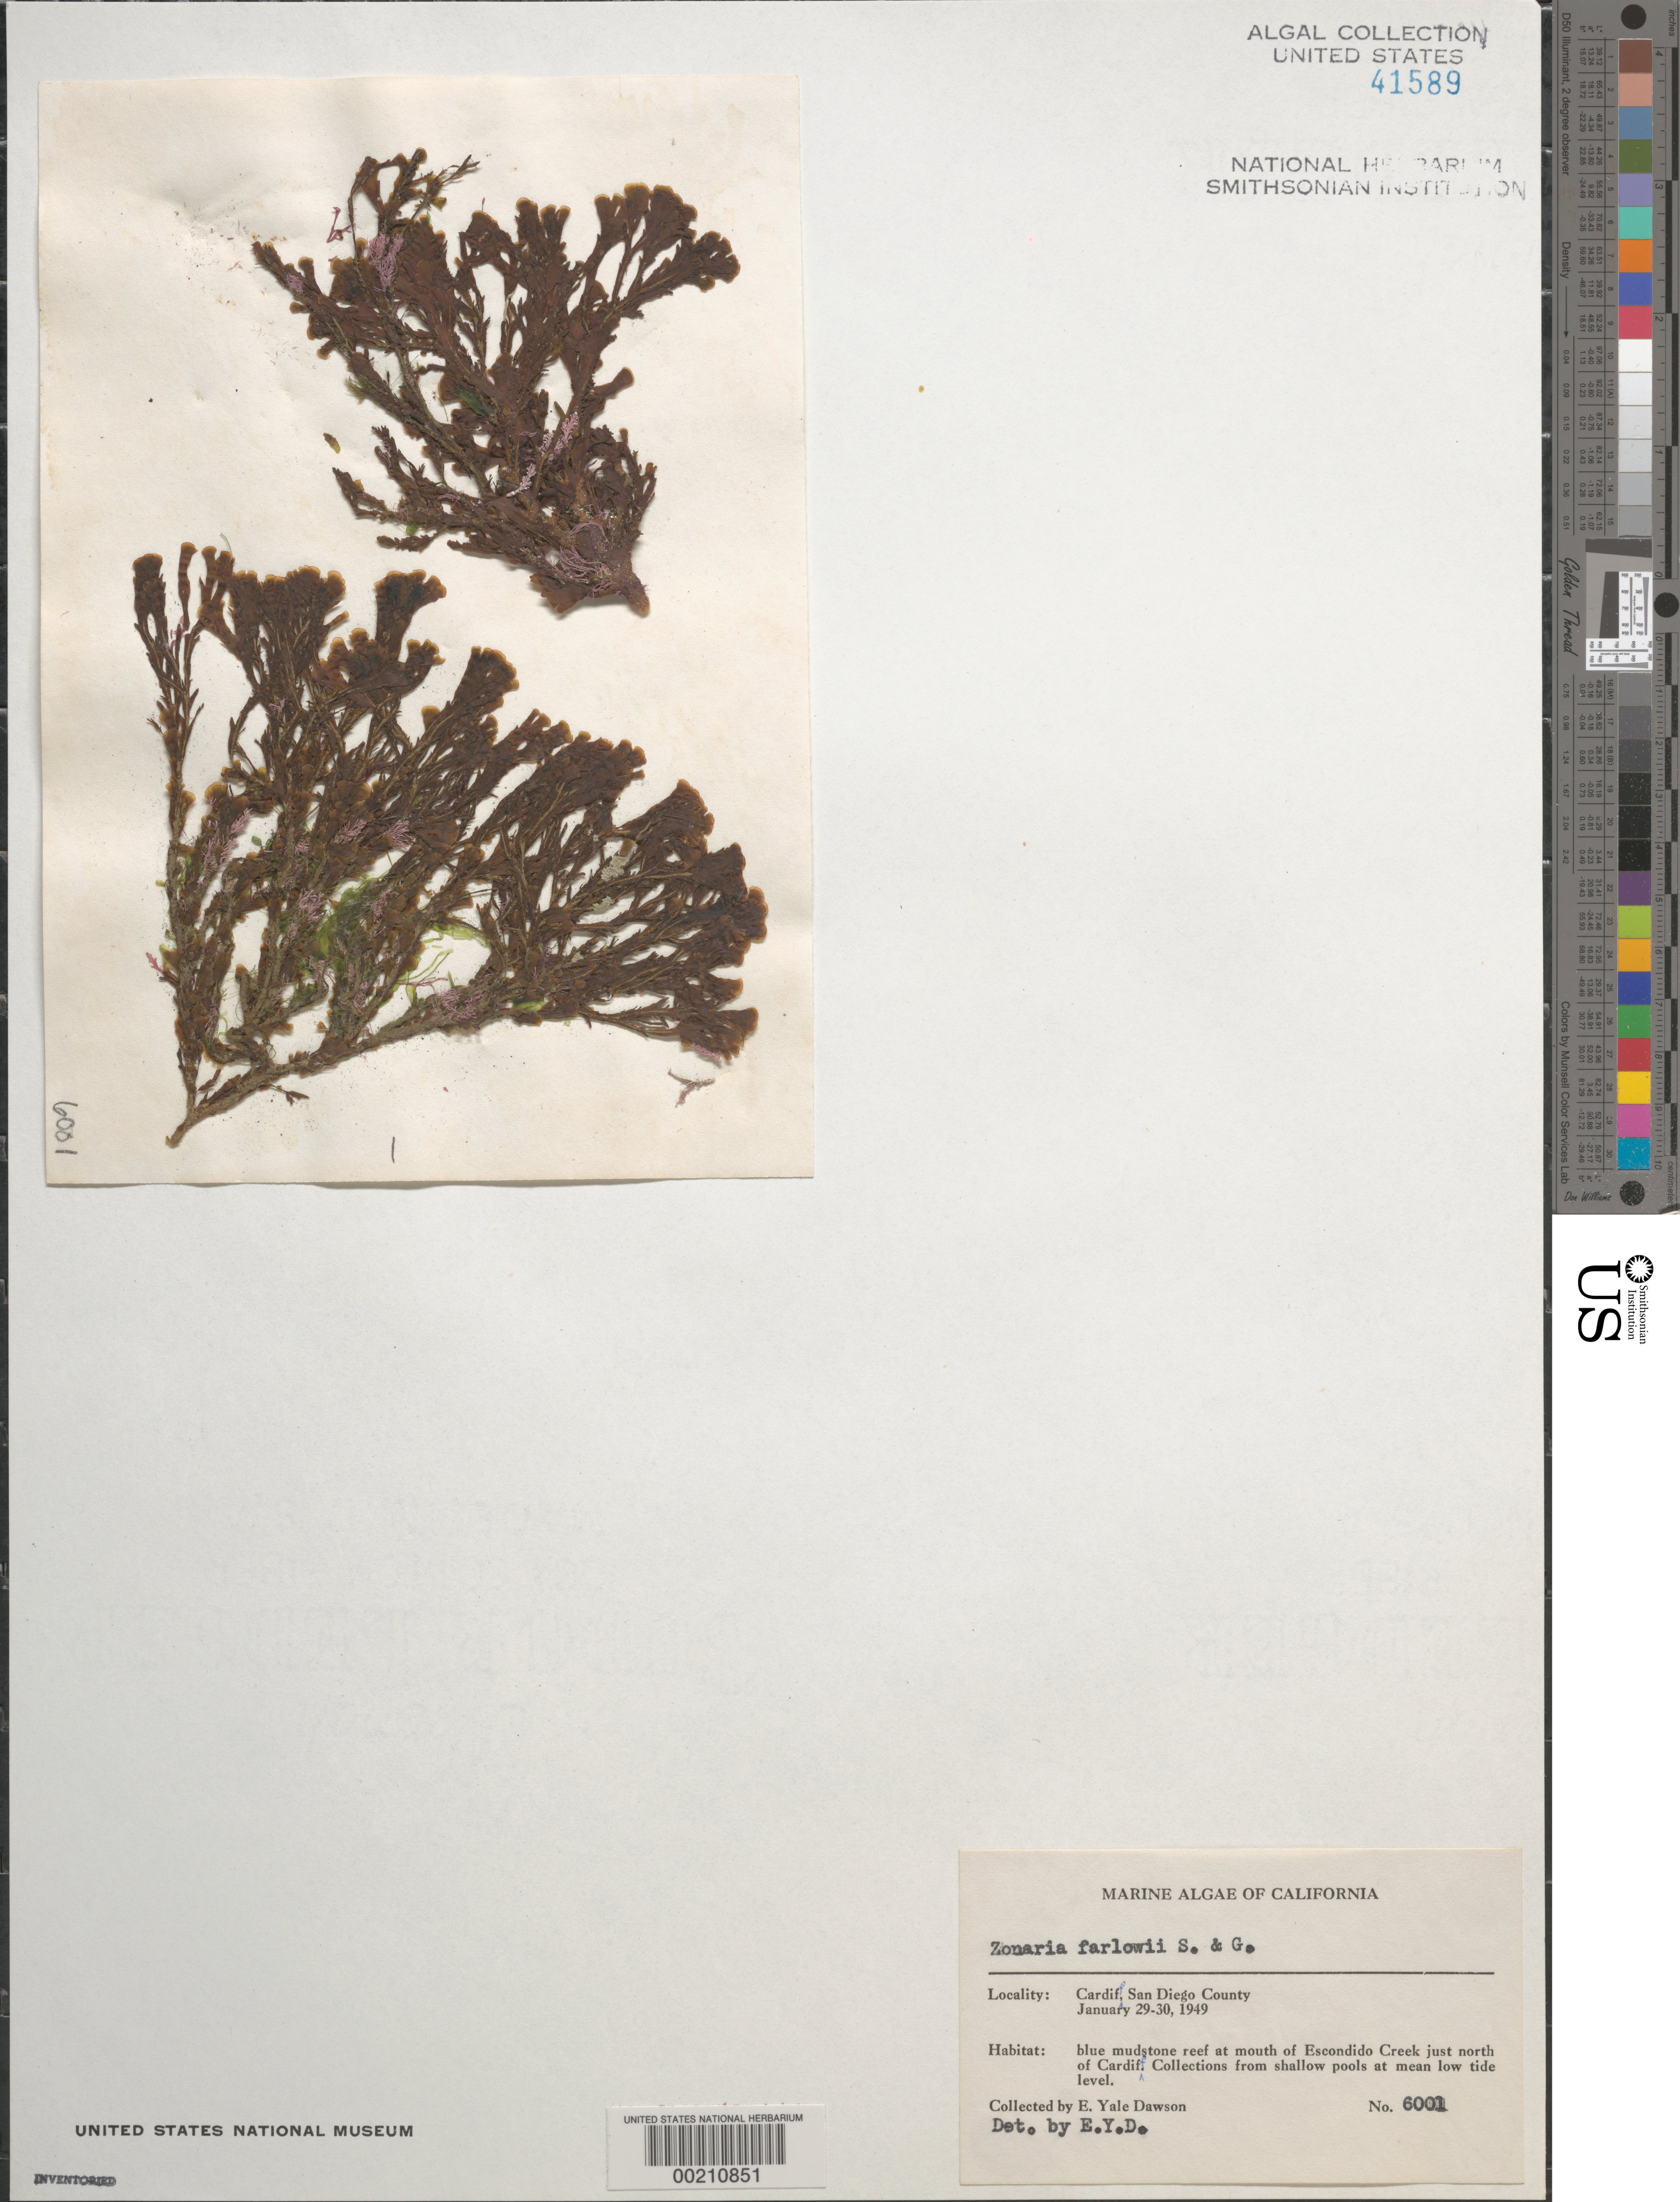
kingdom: Chromista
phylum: Ochrophyta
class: Phaeophyceae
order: Dictyotales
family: Dictyotaceae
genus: Zonaria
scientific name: Zonaria farlowii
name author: Setch. & N.L. Gardner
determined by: Dawson, E. Y.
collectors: E. Y. Dawson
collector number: EYD 6001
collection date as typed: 29 Jan 1949 TO 30 Jan 1949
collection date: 1949-01-29/1949-01-30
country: United States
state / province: California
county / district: San Diego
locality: Escondido Creek mouth, just north of Cardiff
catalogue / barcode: US 41589